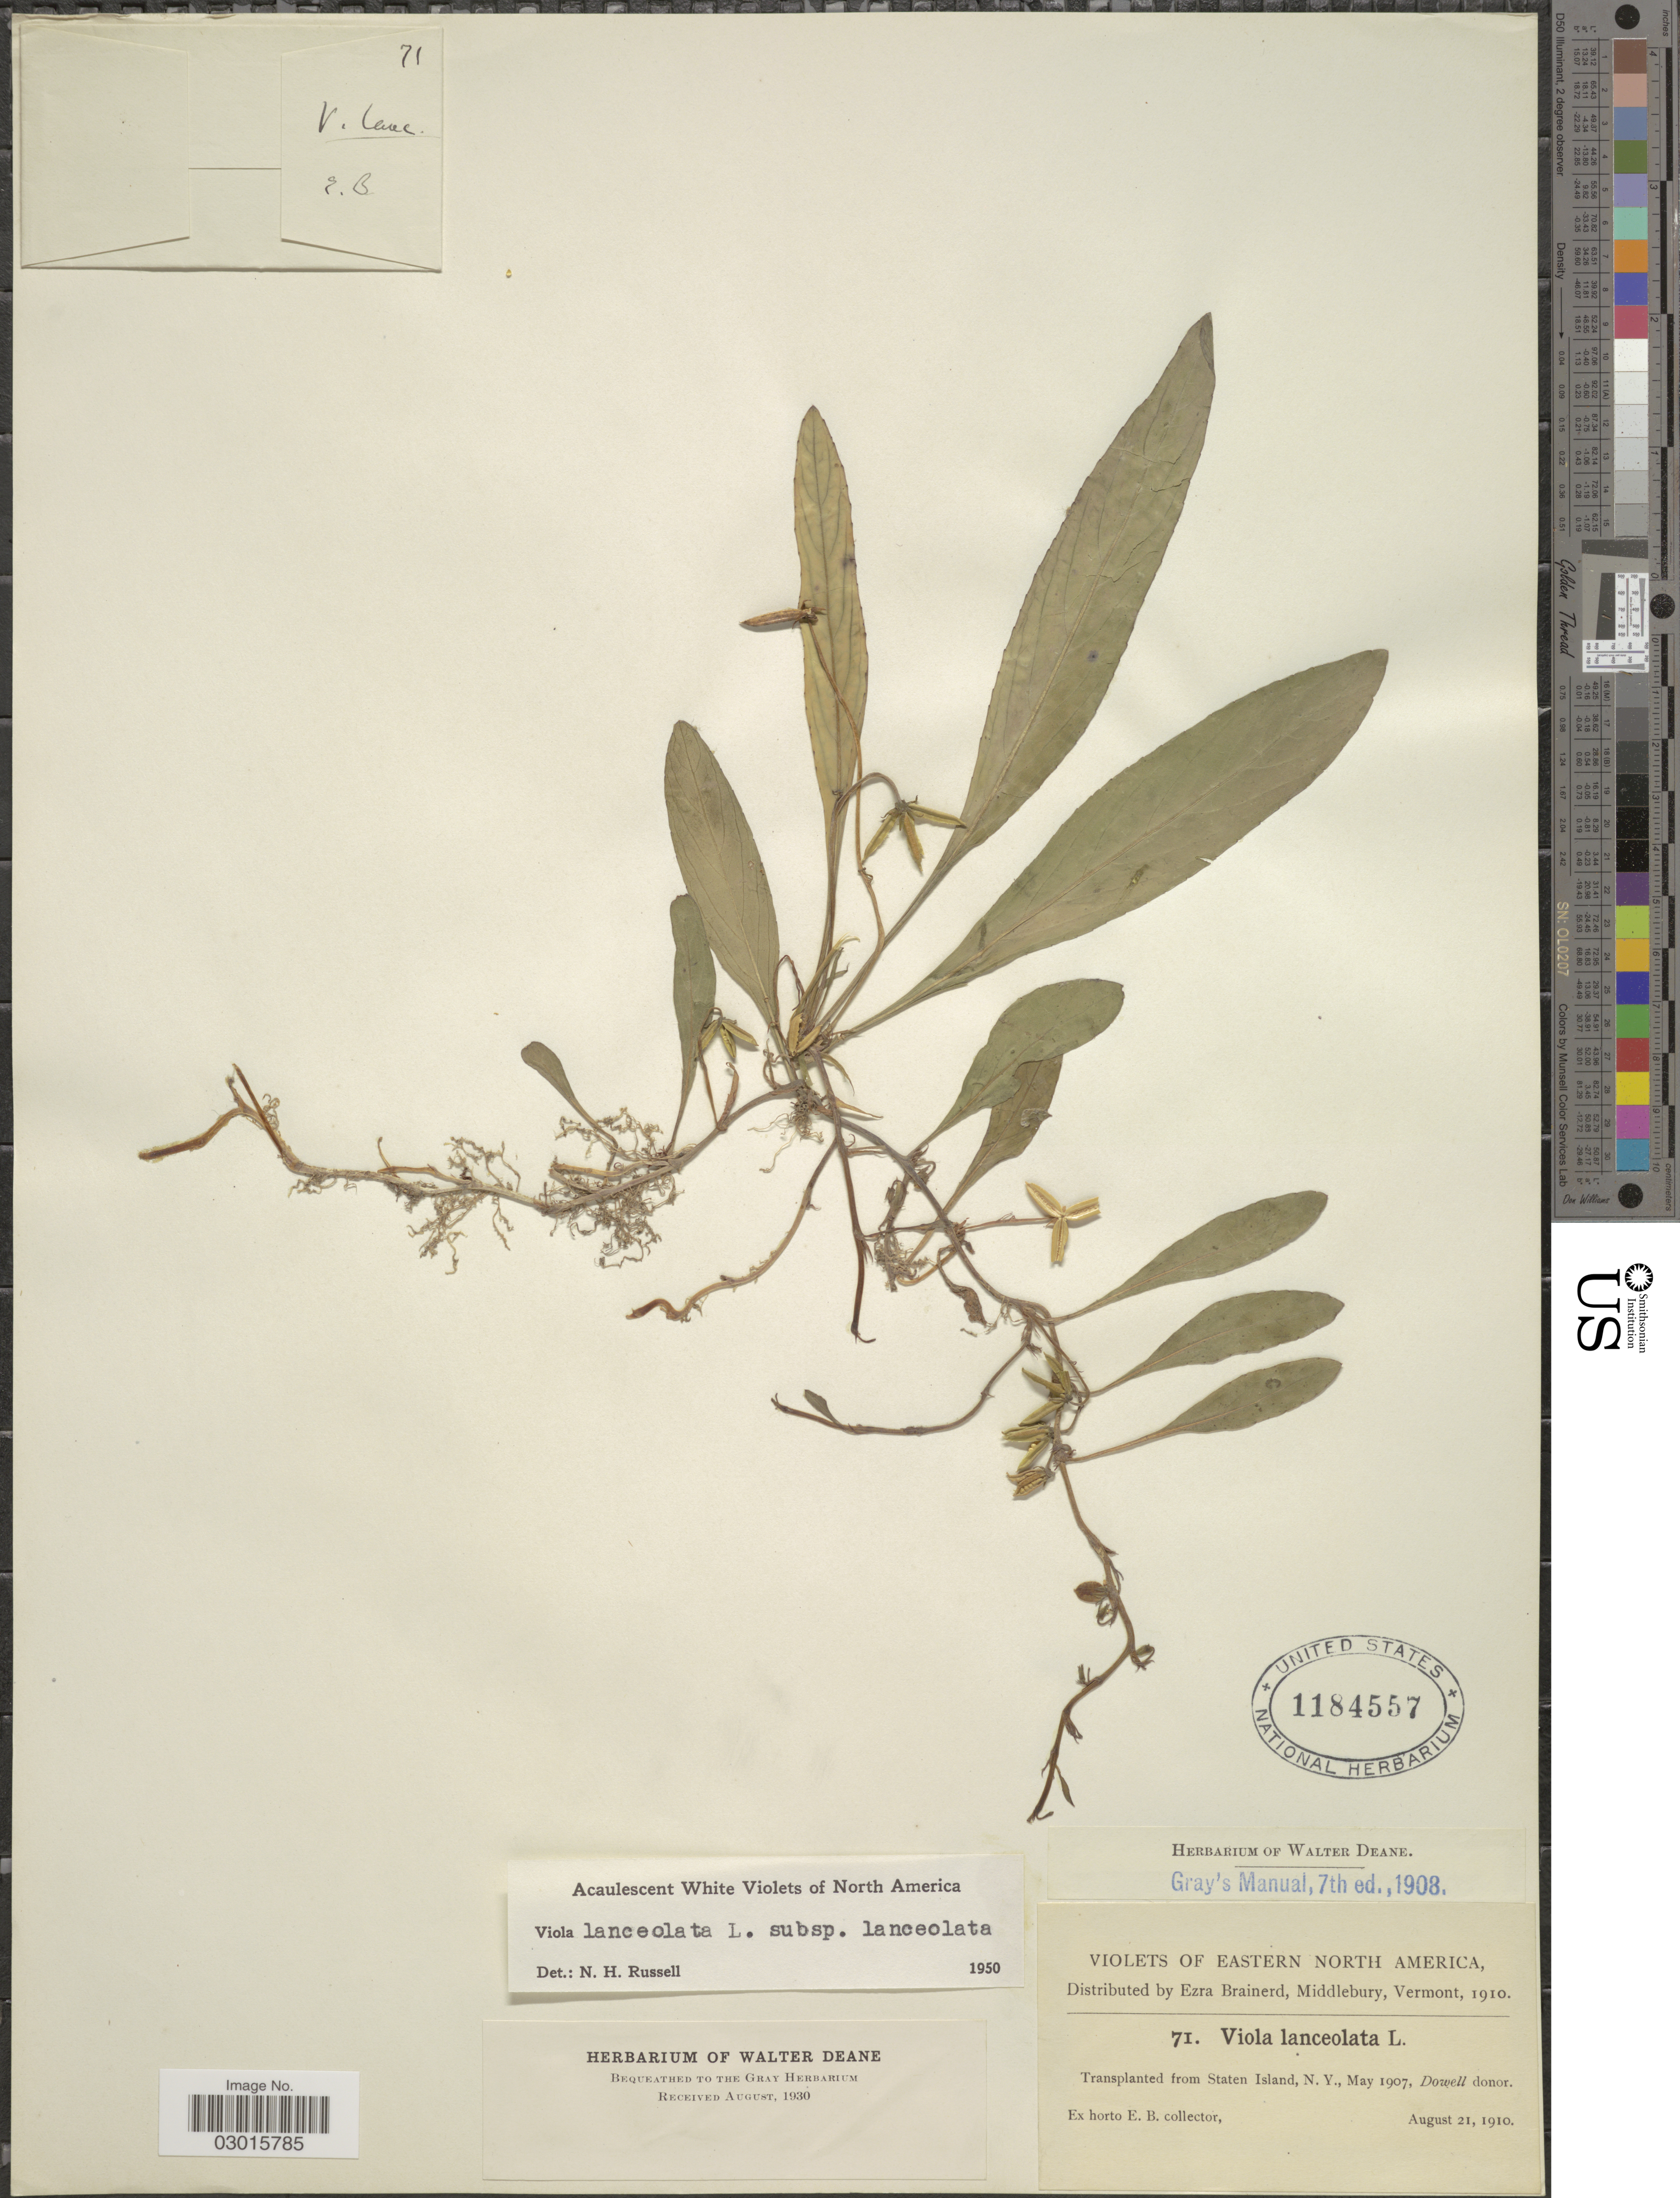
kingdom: Plantae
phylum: Tracheophyta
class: Magnoliopsida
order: Malpighiales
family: Violaceae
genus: Viola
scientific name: Viola lanceolata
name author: L.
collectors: ex herb. Ezra Brainerd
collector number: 71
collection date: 1910-08-21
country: United States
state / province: New York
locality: Eastern North America. Transplanted from Staten Island, N. Y.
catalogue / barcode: US 1184557